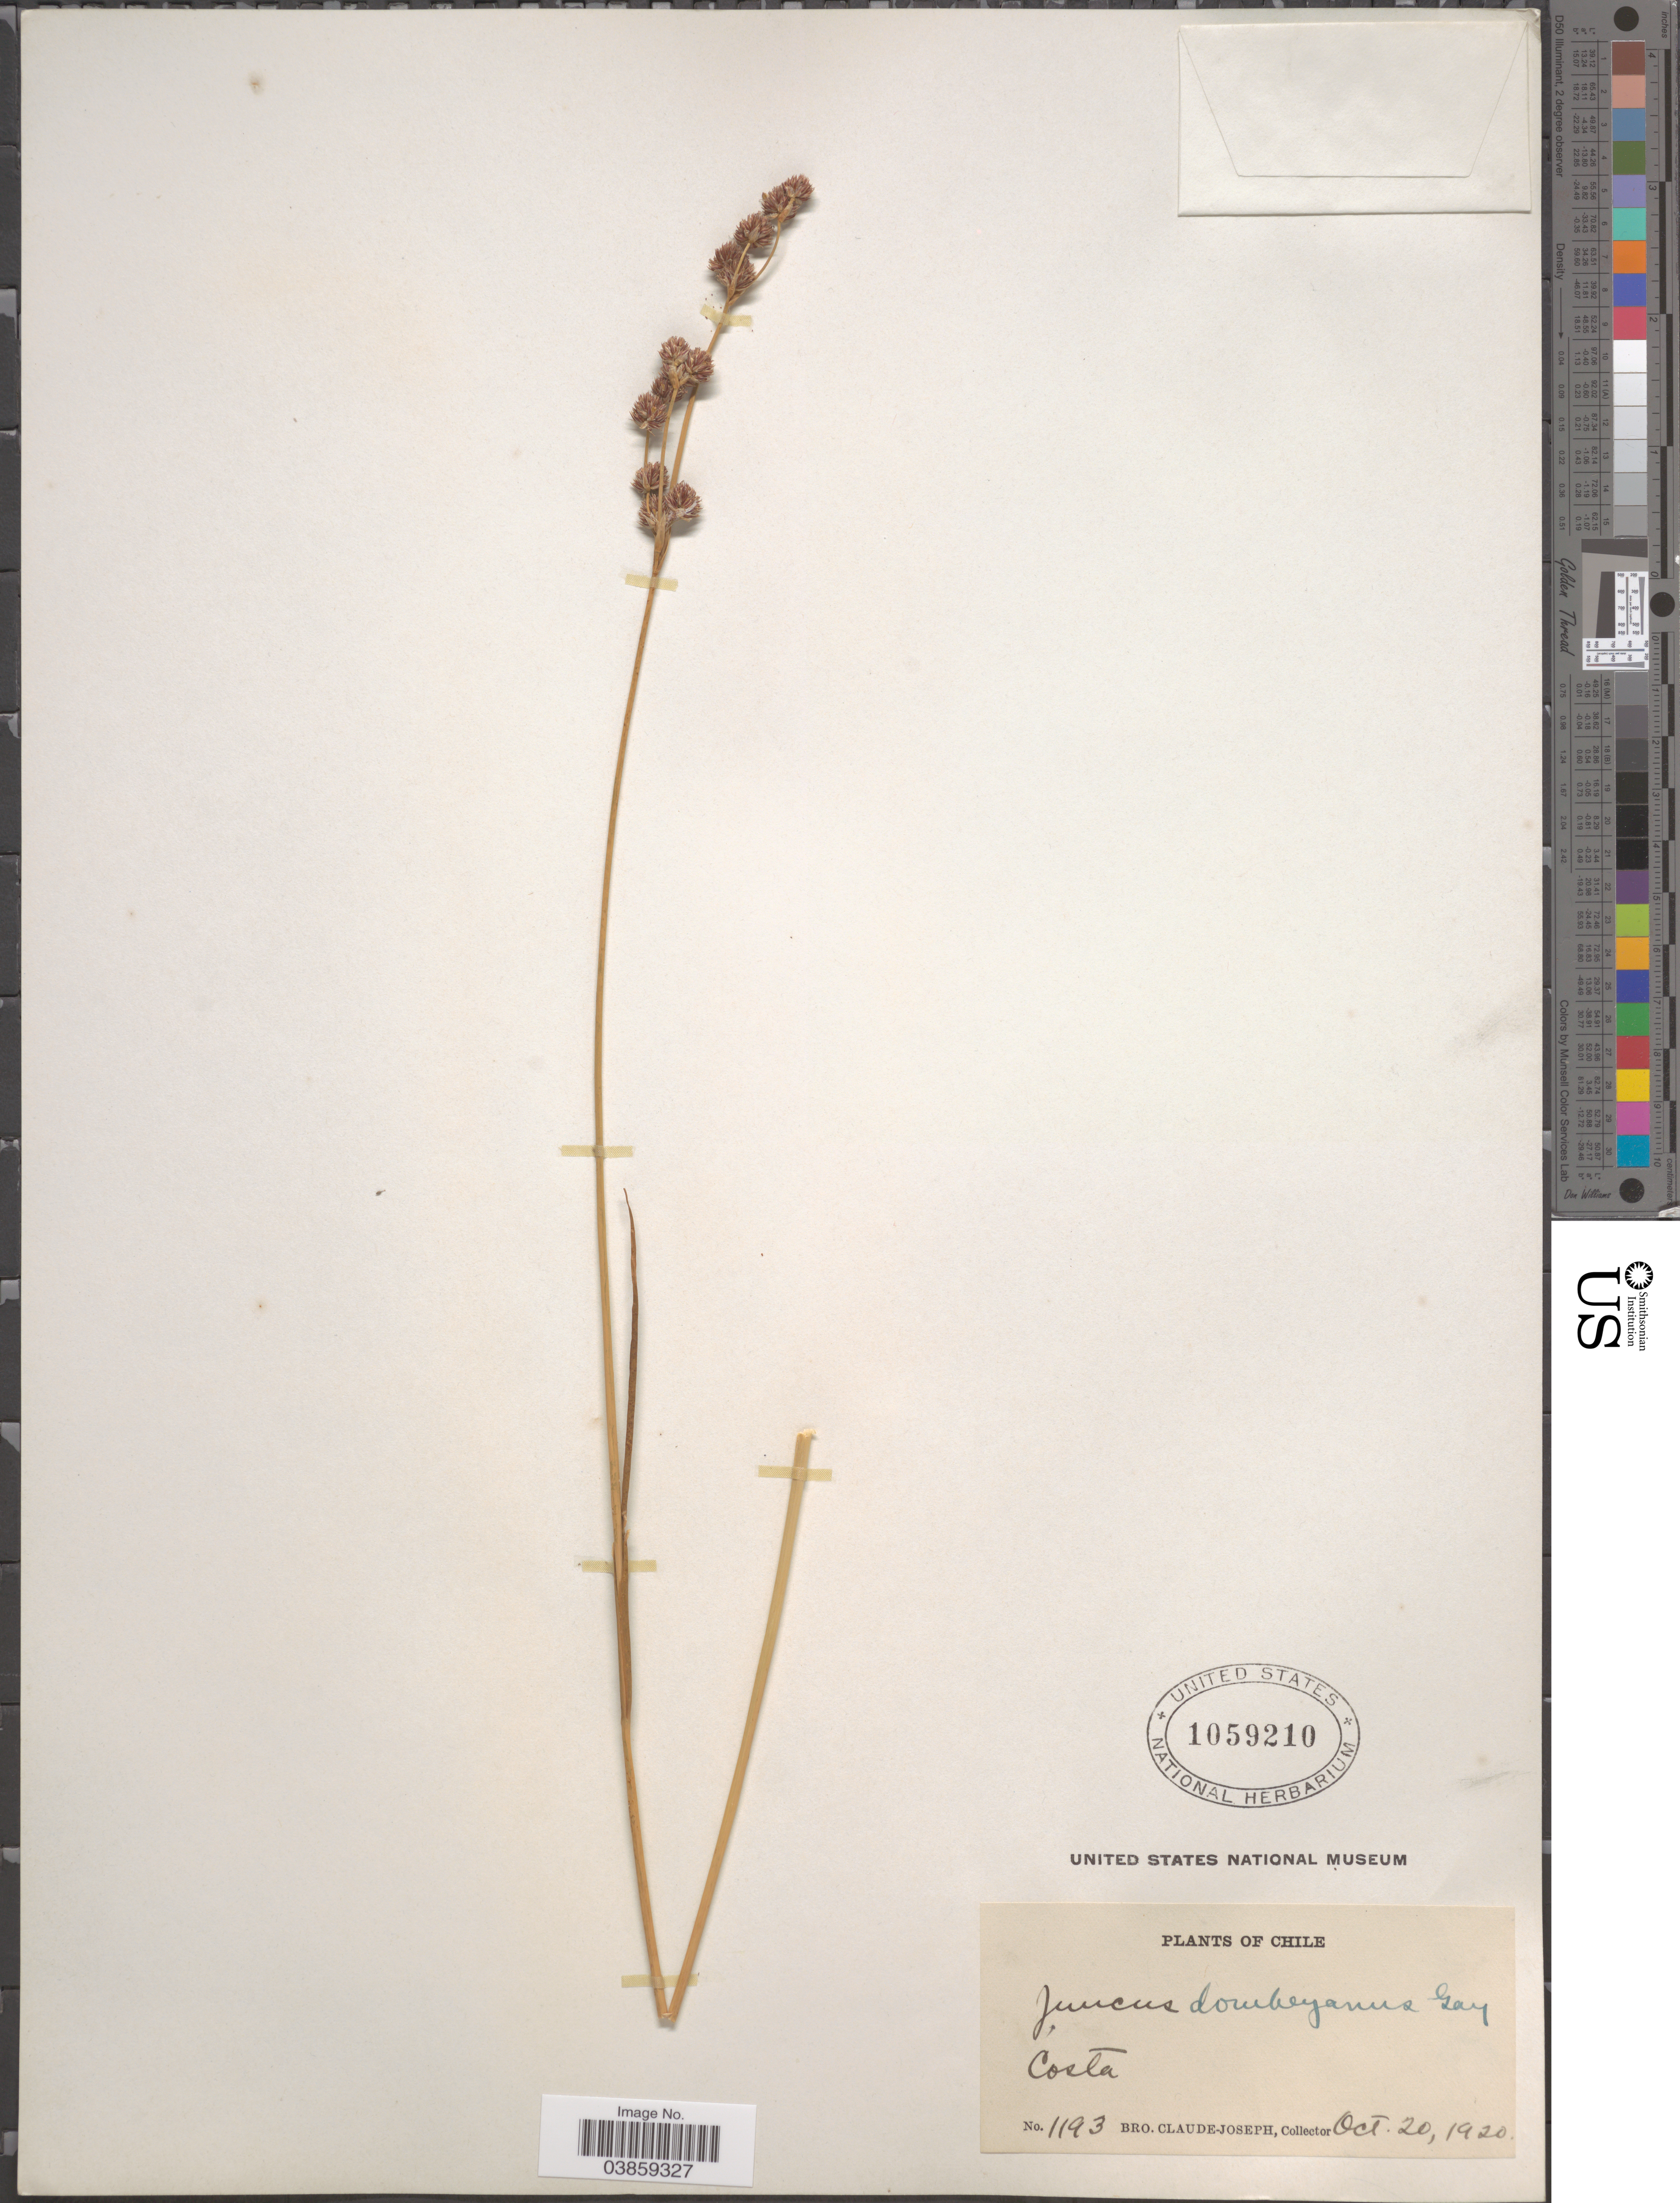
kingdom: Plantae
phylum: Tracheophyta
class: Liliopsida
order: Poales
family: Juncaceae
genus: Juncus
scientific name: Juncus dombeyanus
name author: J. Gay ex Laharpe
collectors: Bro. Claude-Joseph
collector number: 1193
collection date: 1920-10-20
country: Chile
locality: Costa.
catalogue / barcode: US 1059210